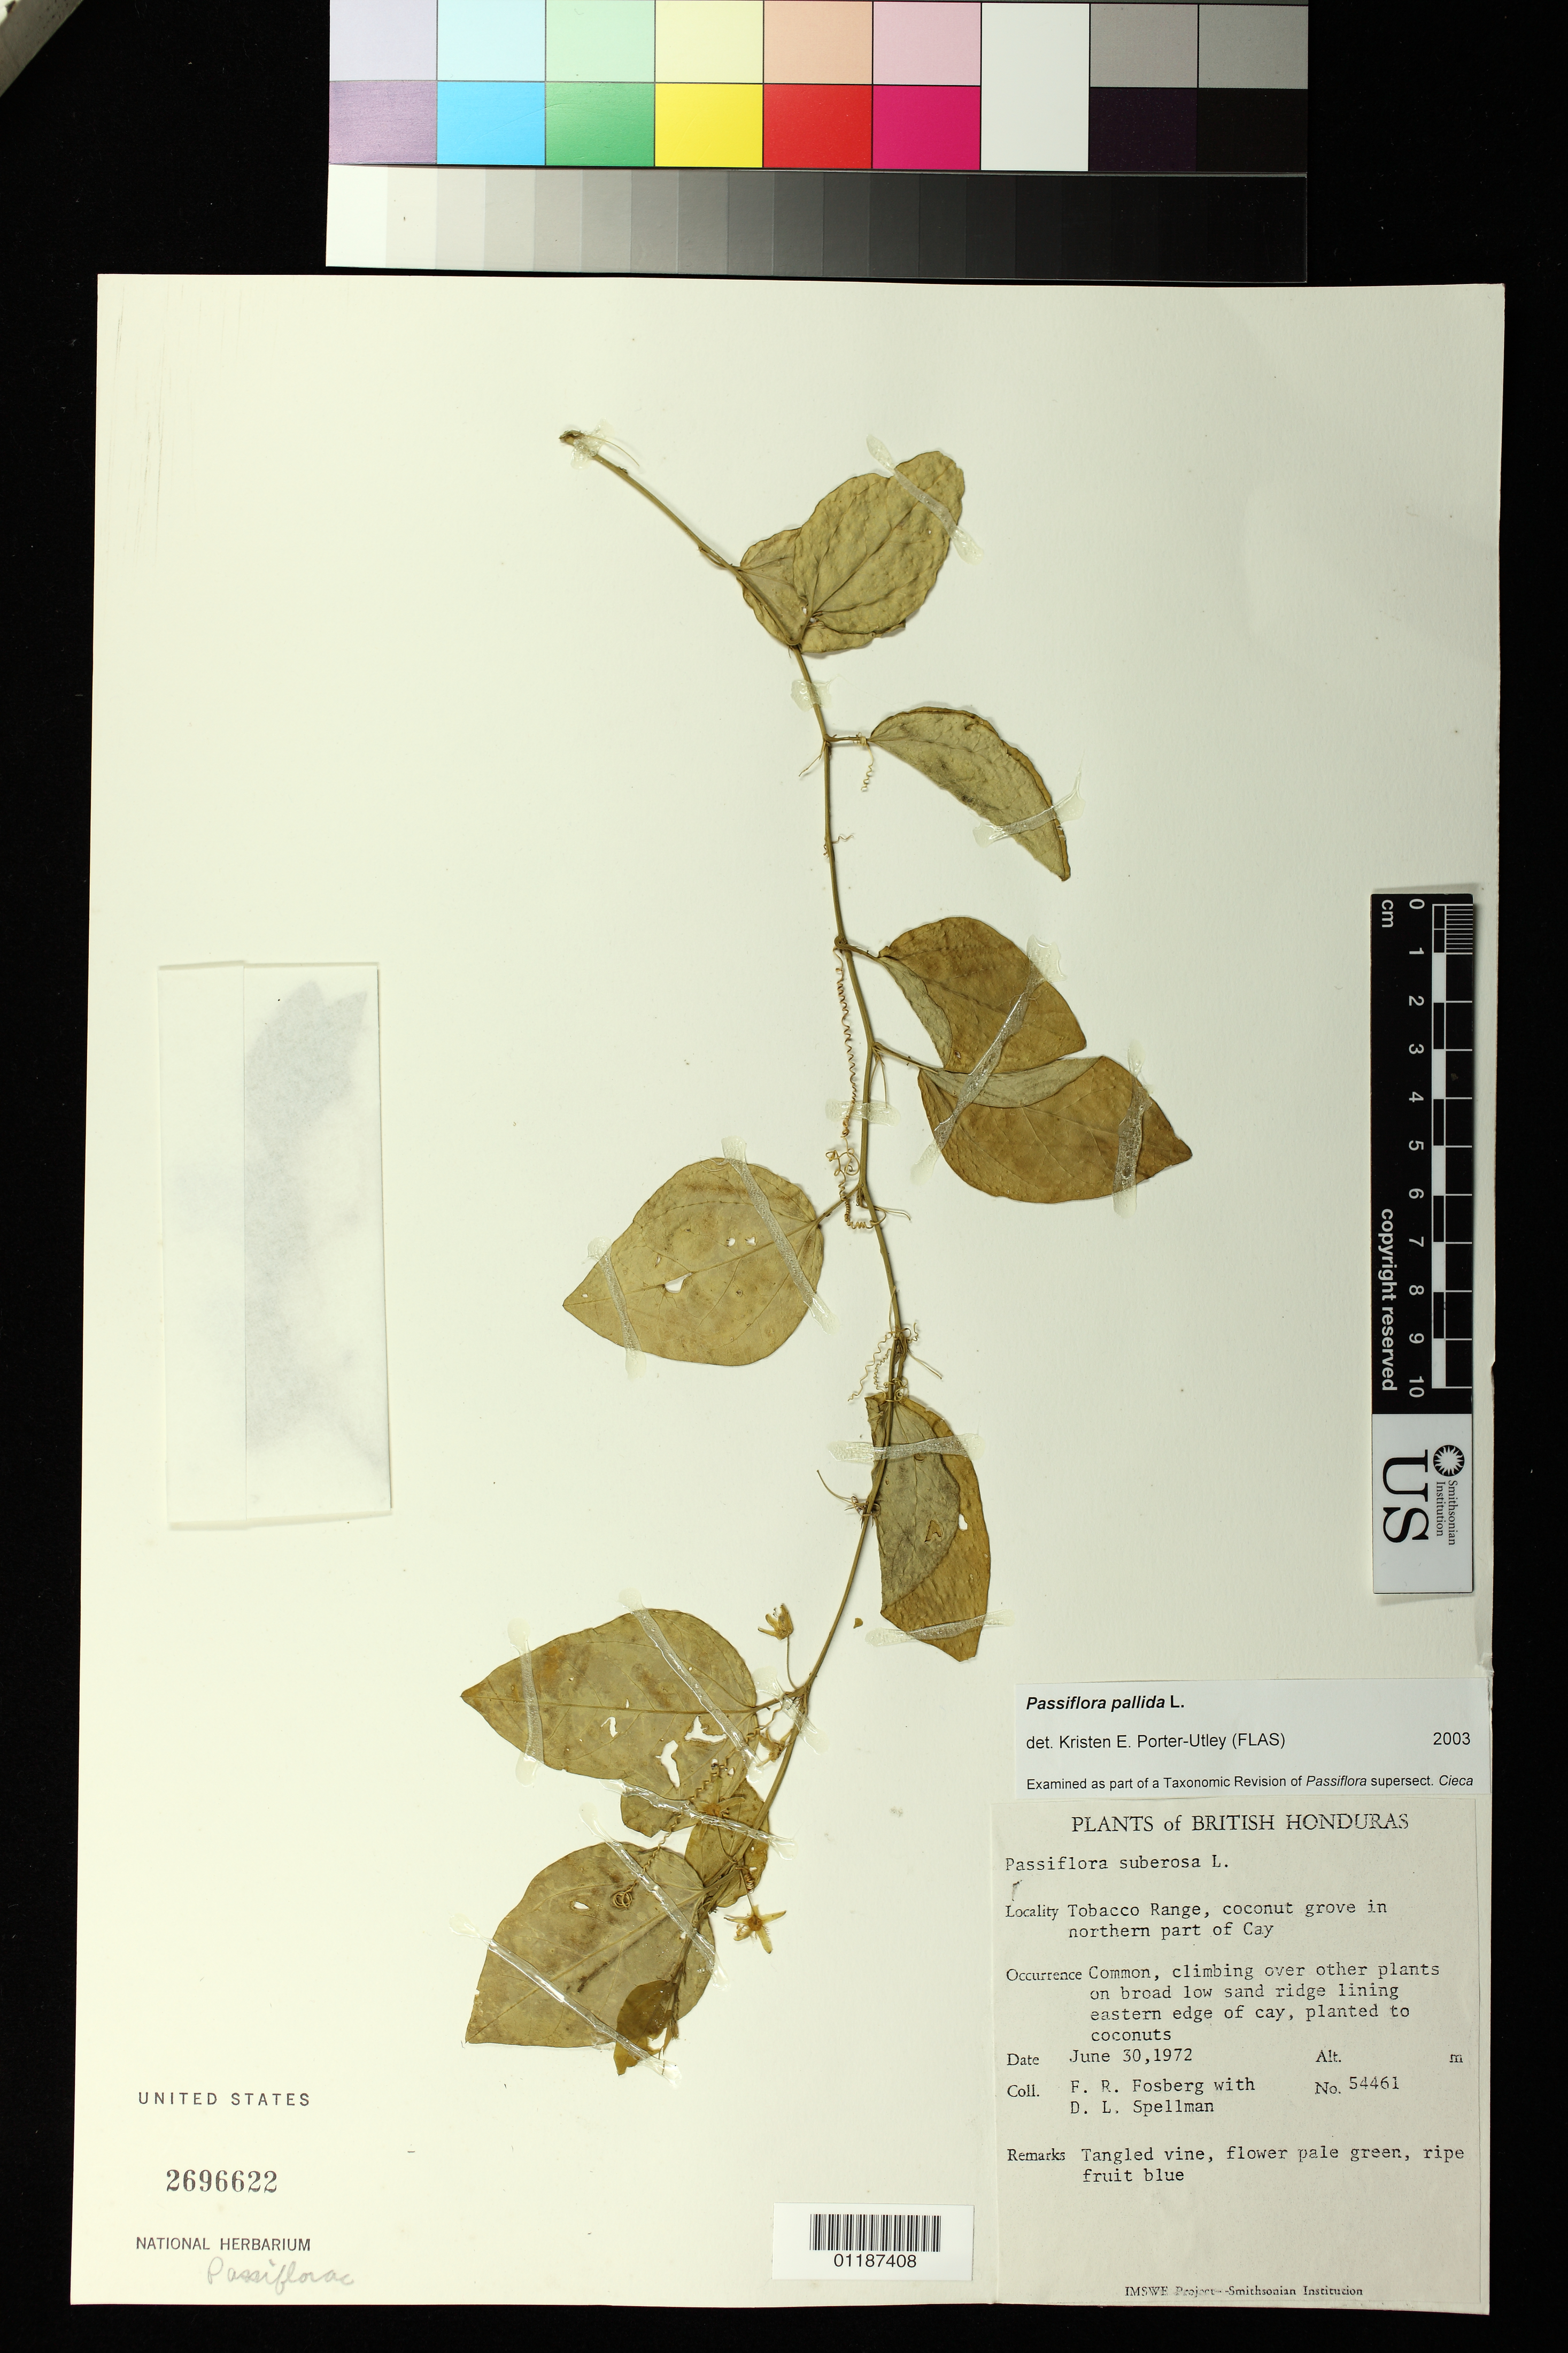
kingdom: Plantae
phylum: Tracheophyta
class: Magnoliopsida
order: Malpighiales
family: Passifloraceae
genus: Passiflora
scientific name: Passiflora pallida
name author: L.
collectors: F. R. Fosberg & D. L. Spellman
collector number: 54461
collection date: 1972-06-30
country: Belize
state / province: Stann Creek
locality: Tobacco Range, coconut grove in northern part of Cay, on broad low sand ridge lining eastern edge of cay, planted to coconuts.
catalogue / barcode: US 2696622